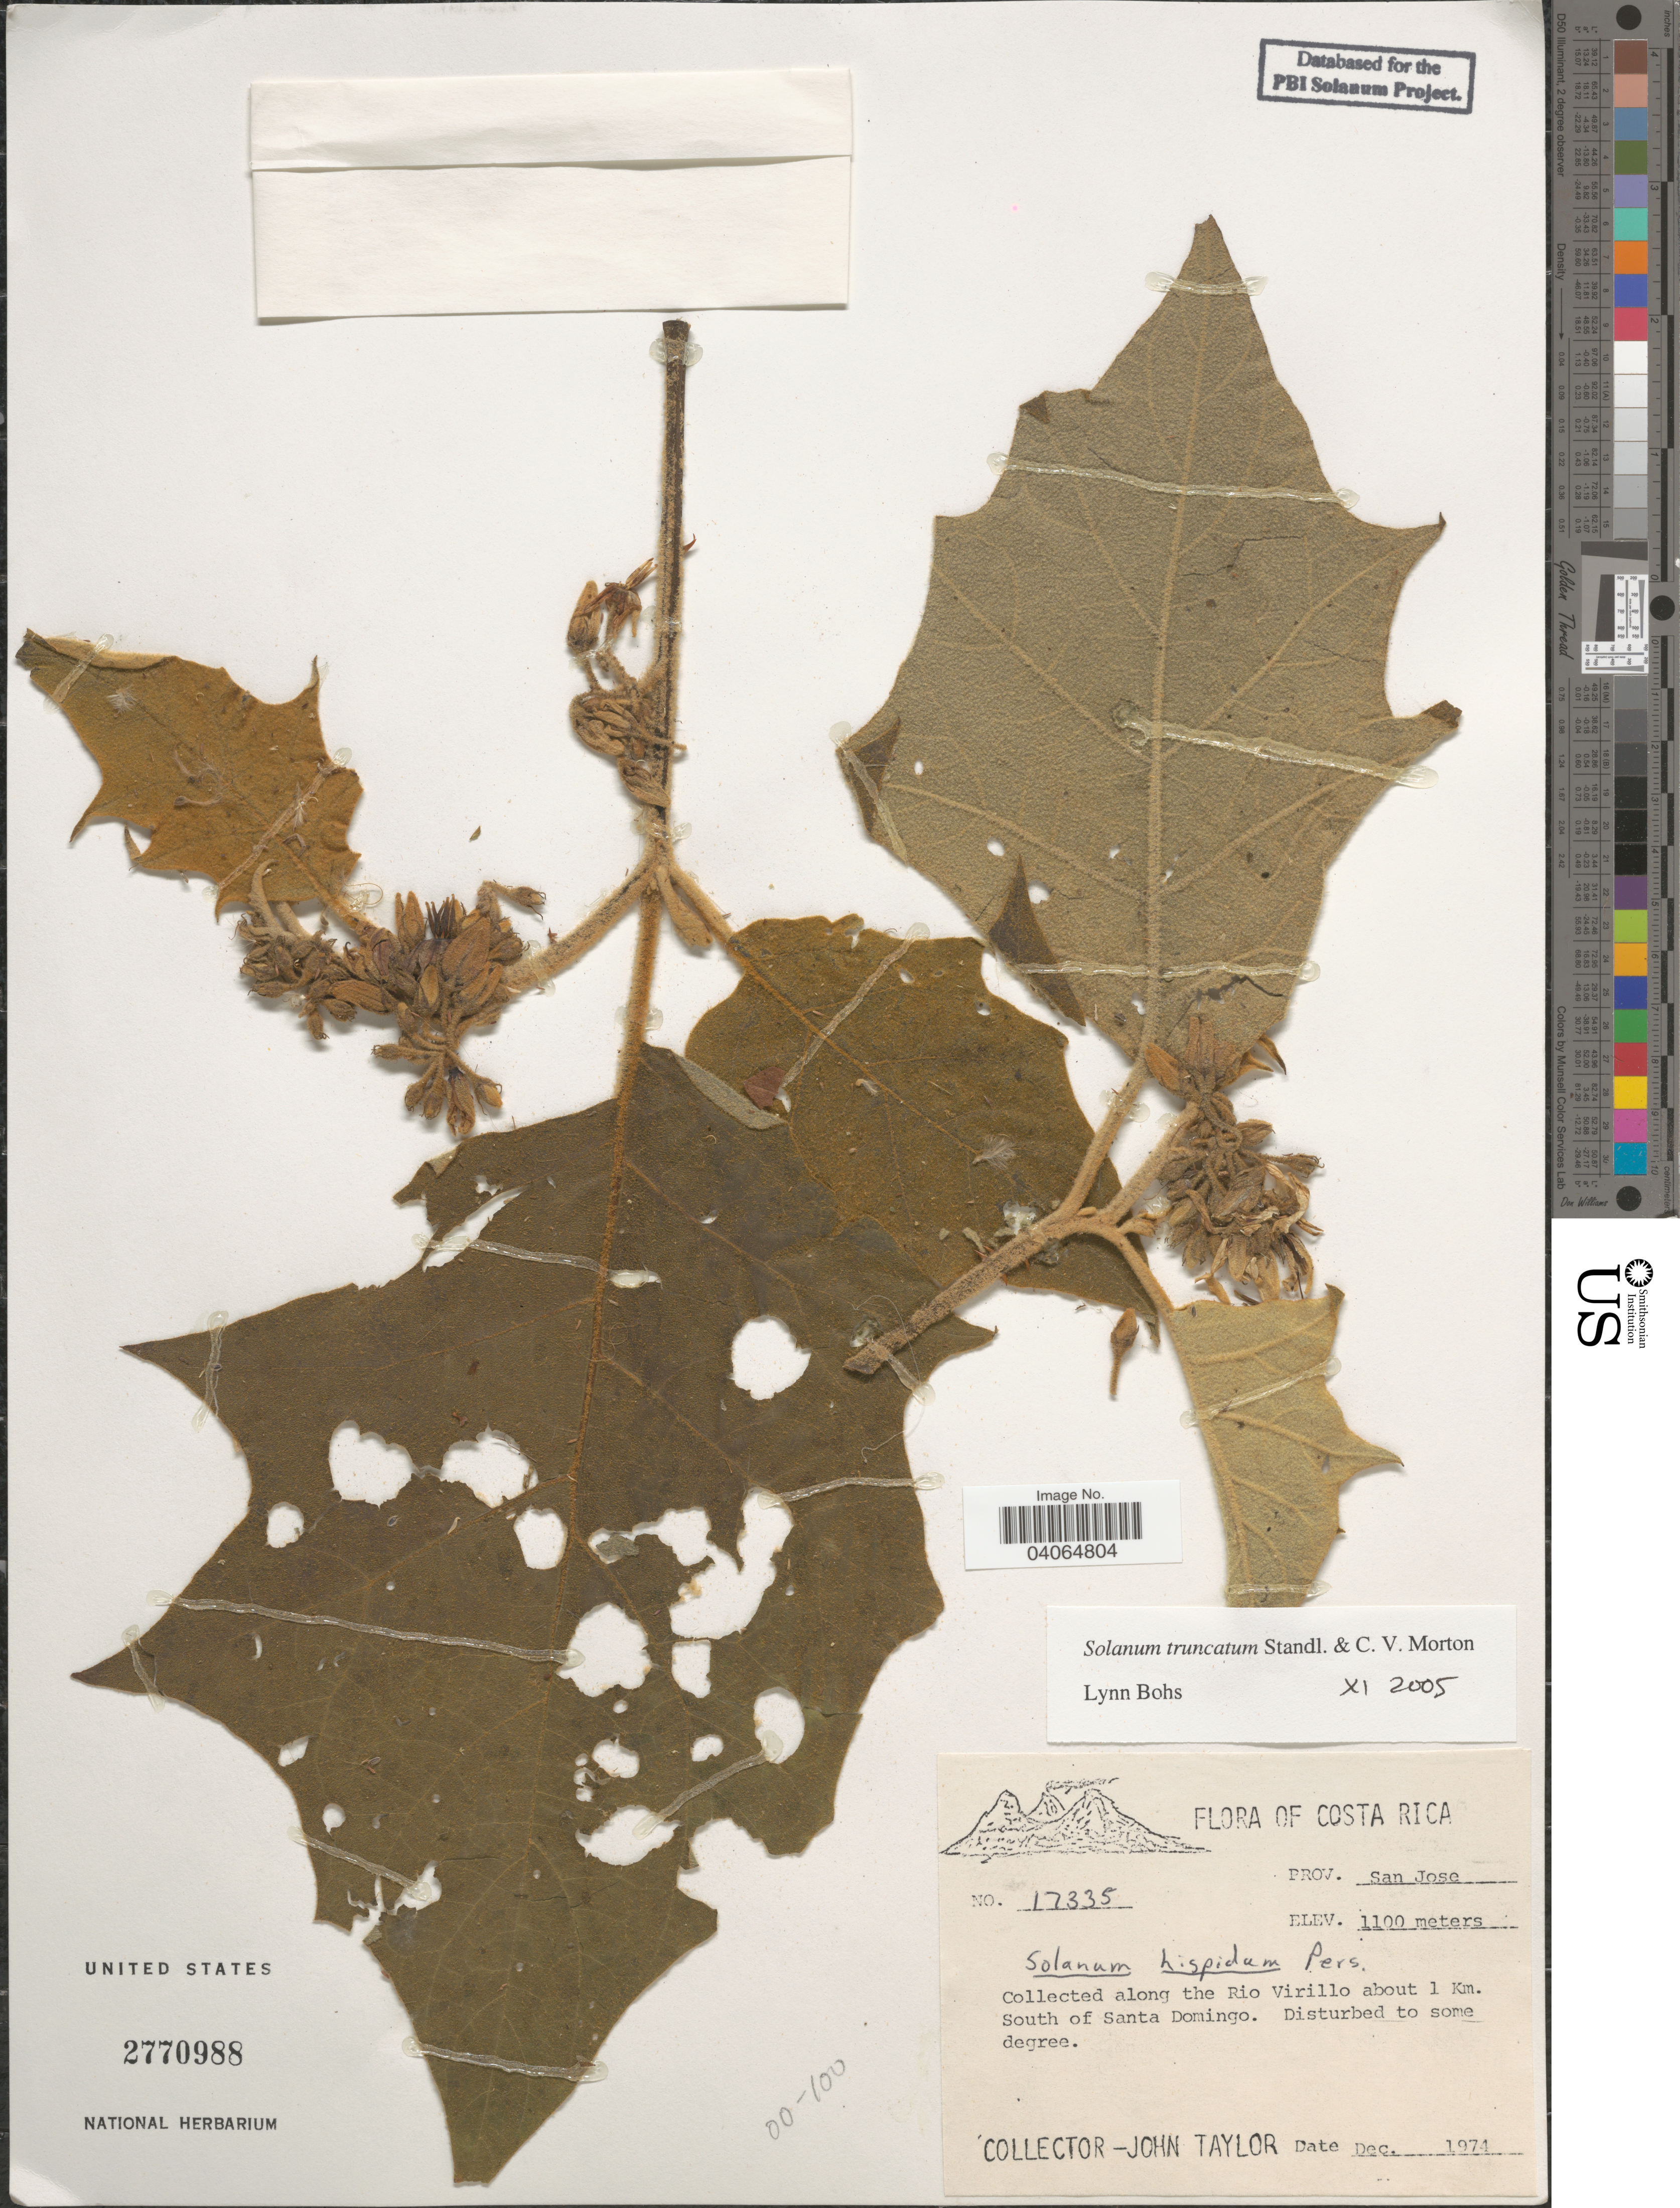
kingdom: Plantae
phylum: Tracheophyta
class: Magnoliopsida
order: Solanales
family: Solanaceae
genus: Solanum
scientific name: Solanum truncatum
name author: Standl. & C.V. Morton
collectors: J. Taylor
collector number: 17335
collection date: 1974-12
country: Costa Rica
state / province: San José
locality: Along the Rio Virillo about 1 Km. South of Santa Domingo.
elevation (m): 1100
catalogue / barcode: US 2770988